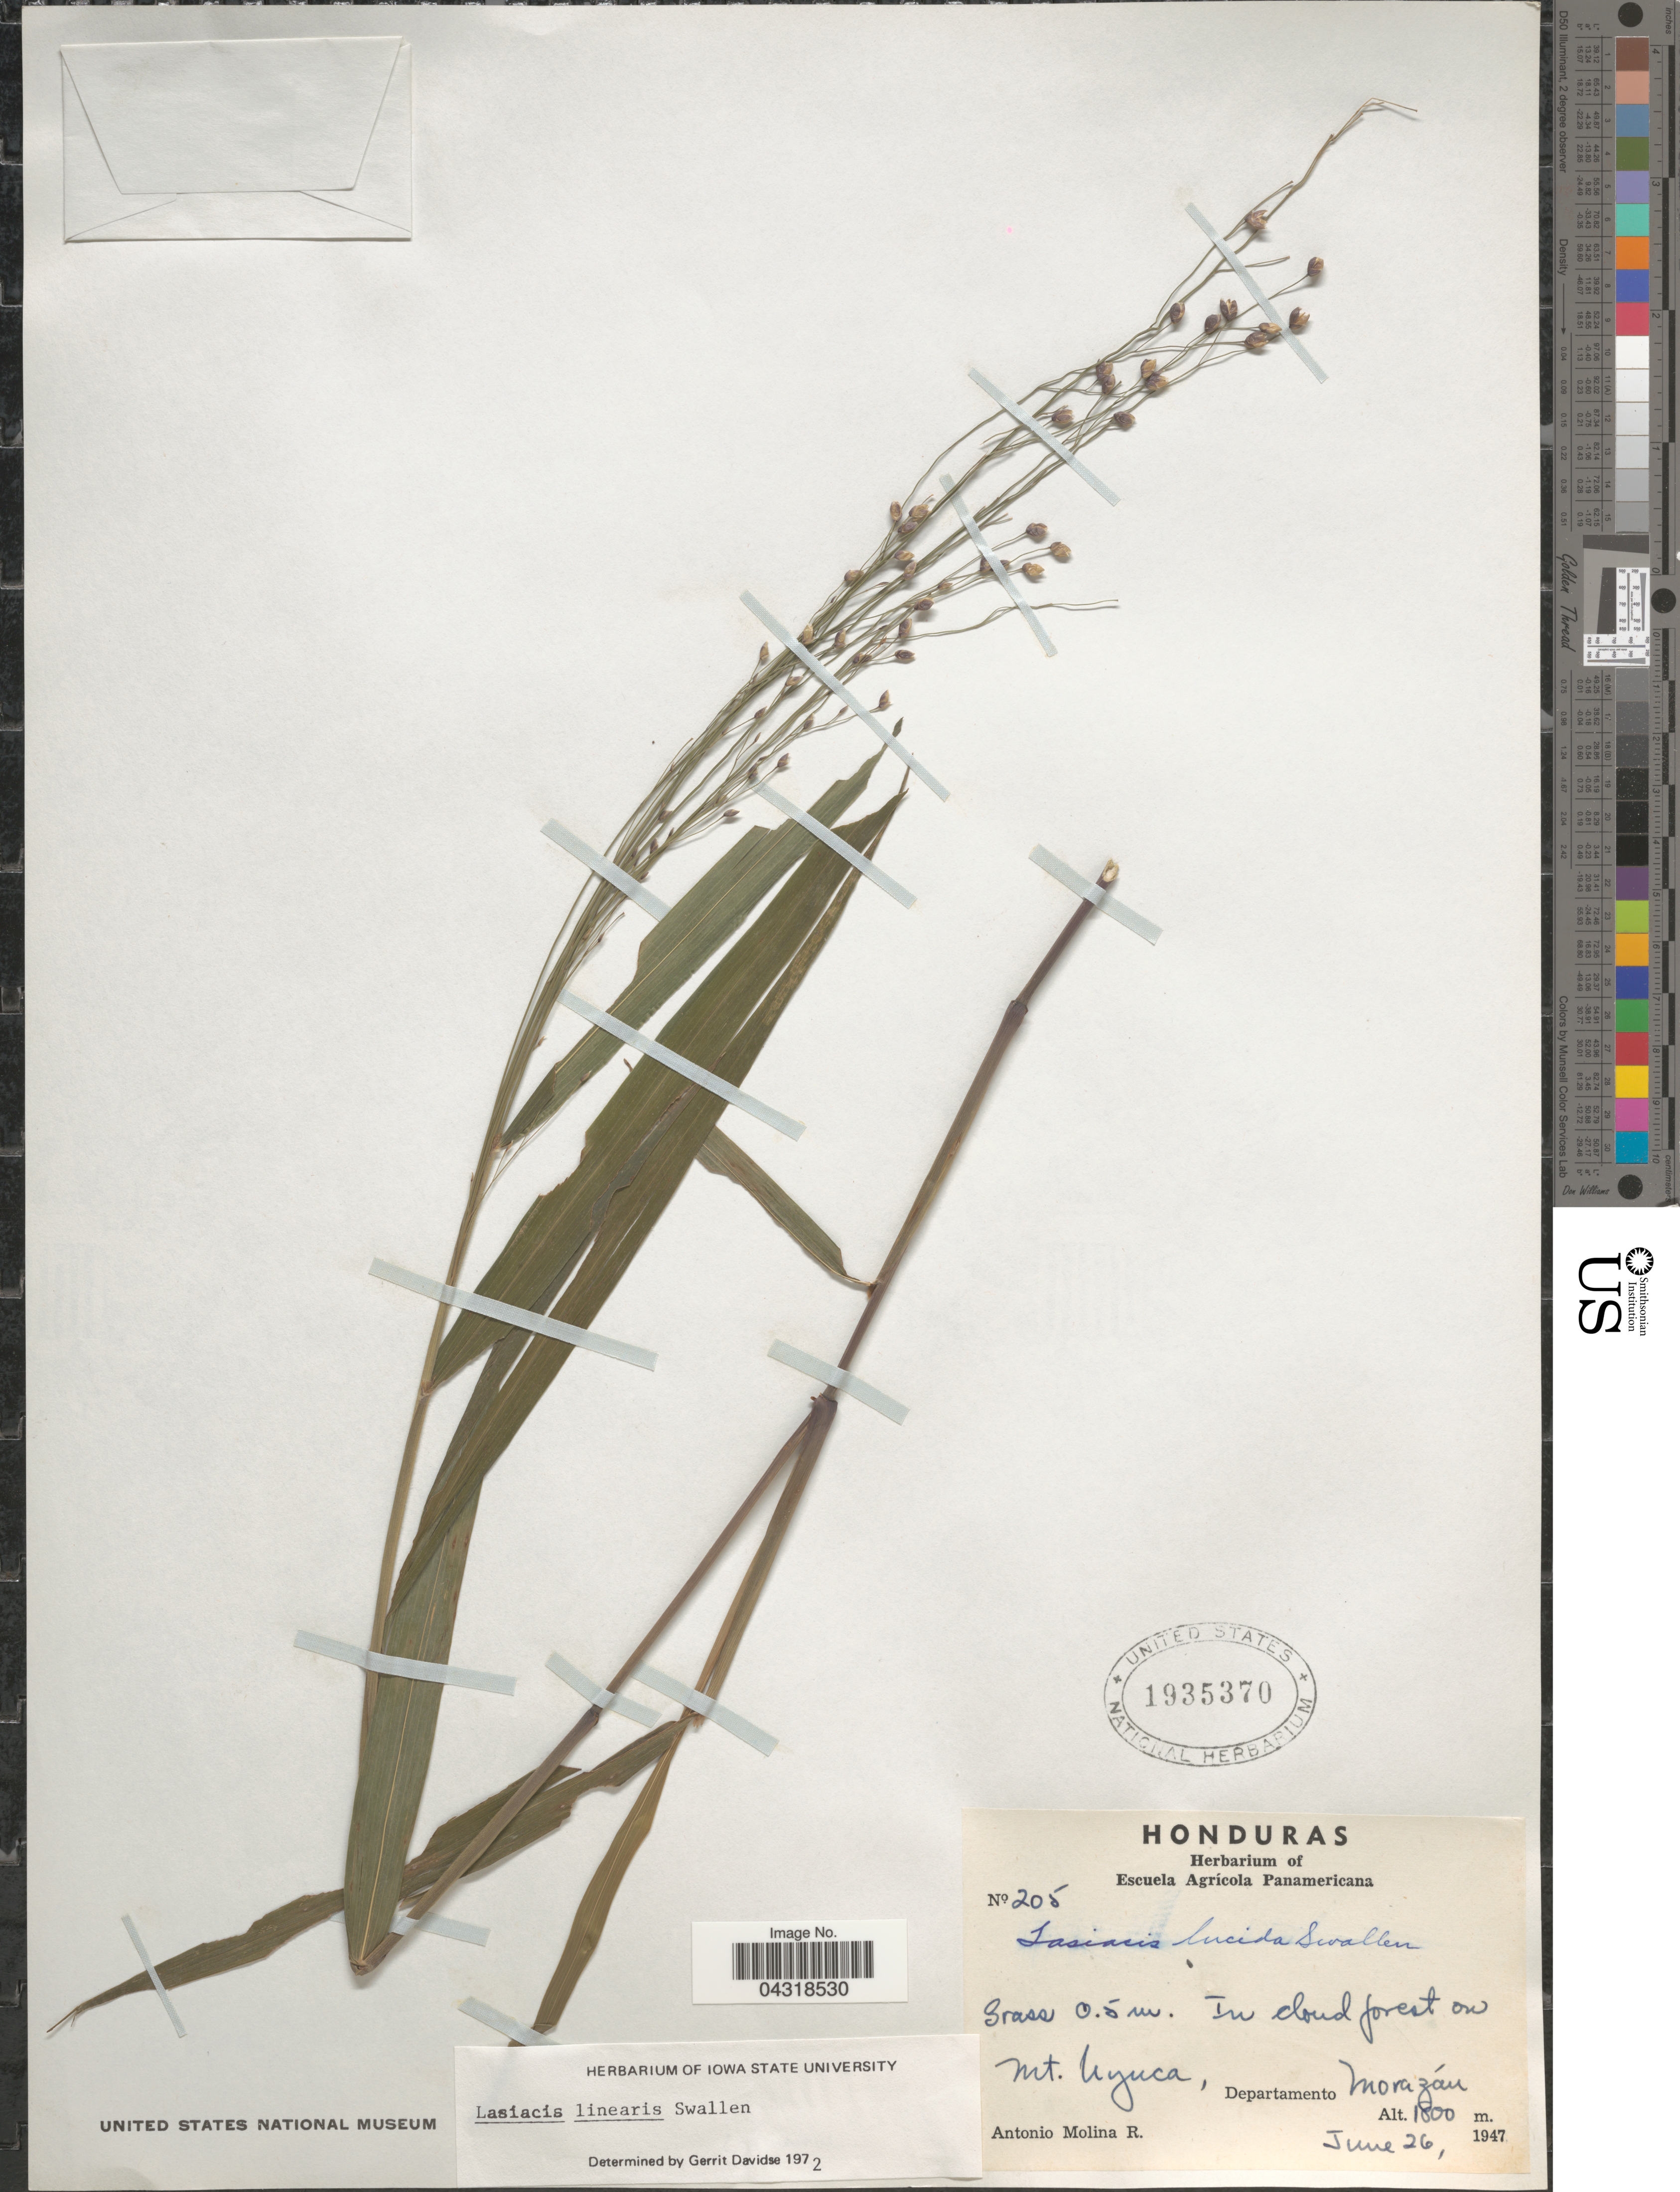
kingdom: Plantae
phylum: Tracheophyta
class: Liliopsida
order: Poales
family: Poaceae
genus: Lasiacis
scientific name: Lasiacis linearis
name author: Swallen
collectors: A. Molina R.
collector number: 205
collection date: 1947-06-26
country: Honduras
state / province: Fco. Morazán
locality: In cloud forest on Mt. Uyuca, Departamento Morazán.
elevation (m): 1800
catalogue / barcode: US 1935370